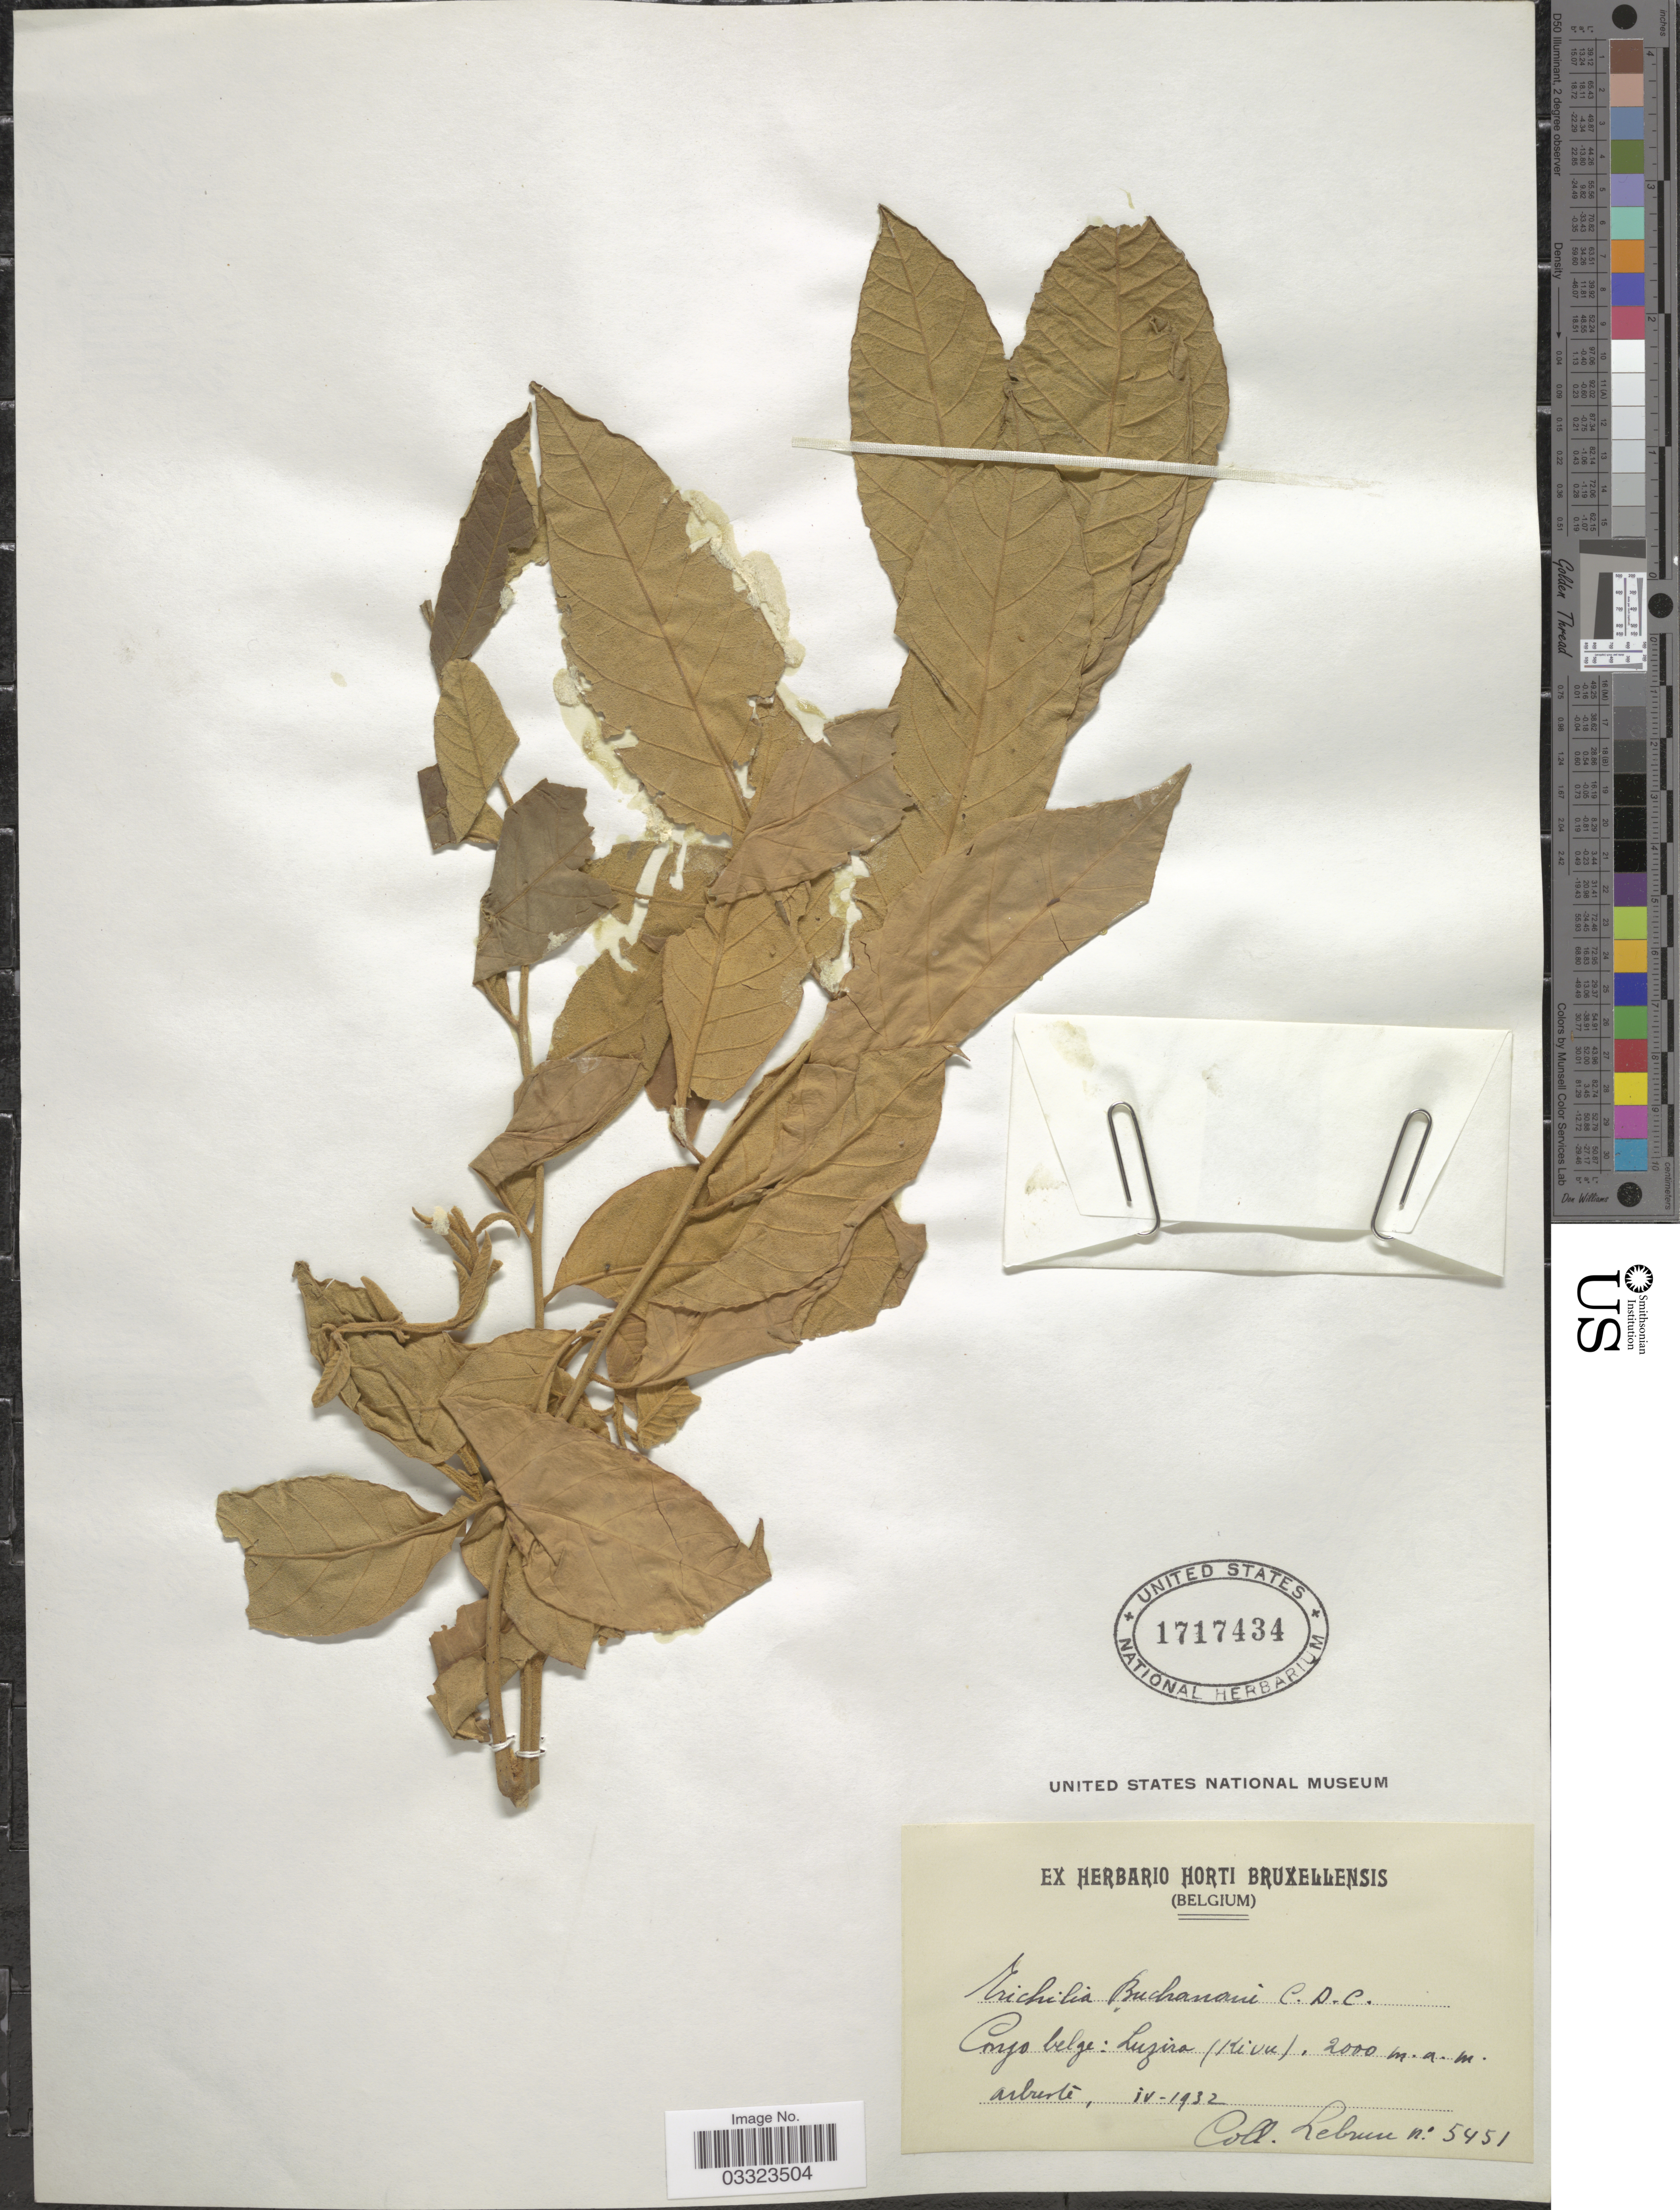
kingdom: Plantae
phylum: Tracheophyta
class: Magnoliopsida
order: Sapindales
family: Meliaceae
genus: Trichilia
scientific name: Trichilia buchananii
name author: C. DC.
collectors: J.A. Lebrun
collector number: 5451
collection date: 1932-04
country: Congo, Democratic Republic of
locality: Congo Belge: Luzira (Kivu).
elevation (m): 2000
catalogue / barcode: US 1717434